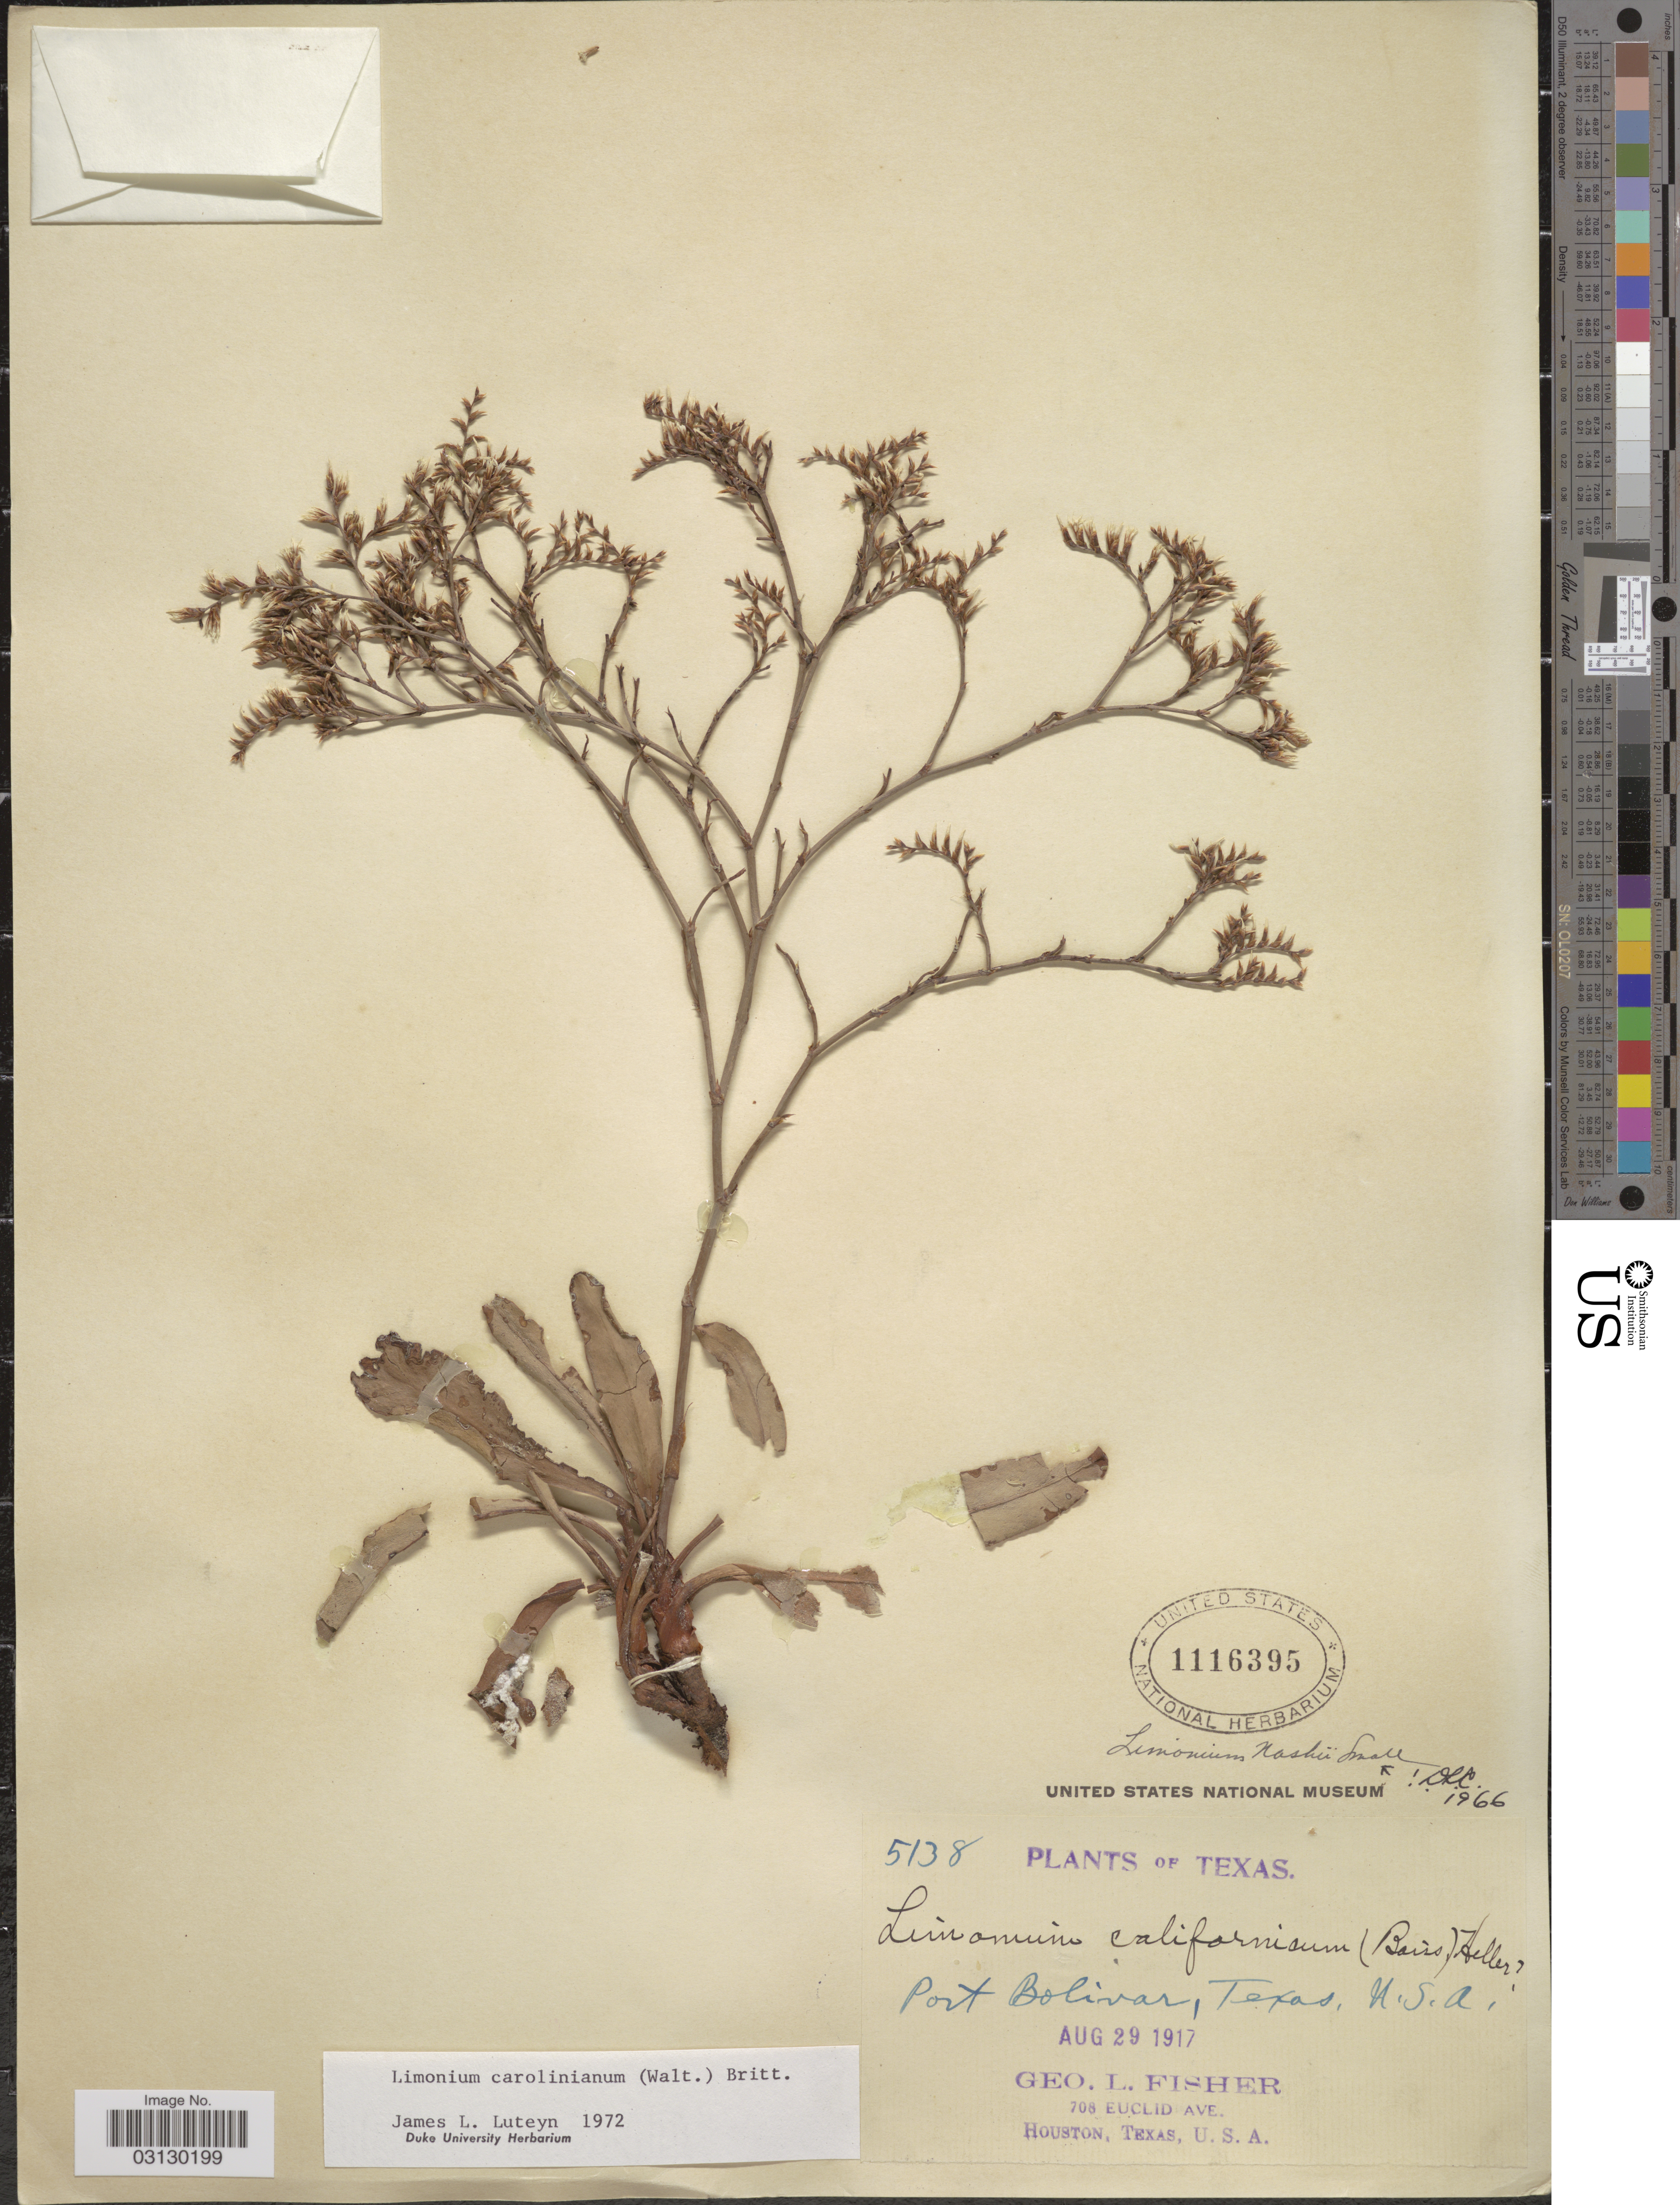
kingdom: Plantae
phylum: Tracheophyta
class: Magnoliopsida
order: Caryophyllales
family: Plumbaginaceae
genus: Limonium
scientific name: Limonium carolinianum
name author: (Walter) Britton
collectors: G. L. Fisher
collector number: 5138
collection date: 1917-08-29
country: United States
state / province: Texas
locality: Port Bolivar.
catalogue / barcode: US 1116395